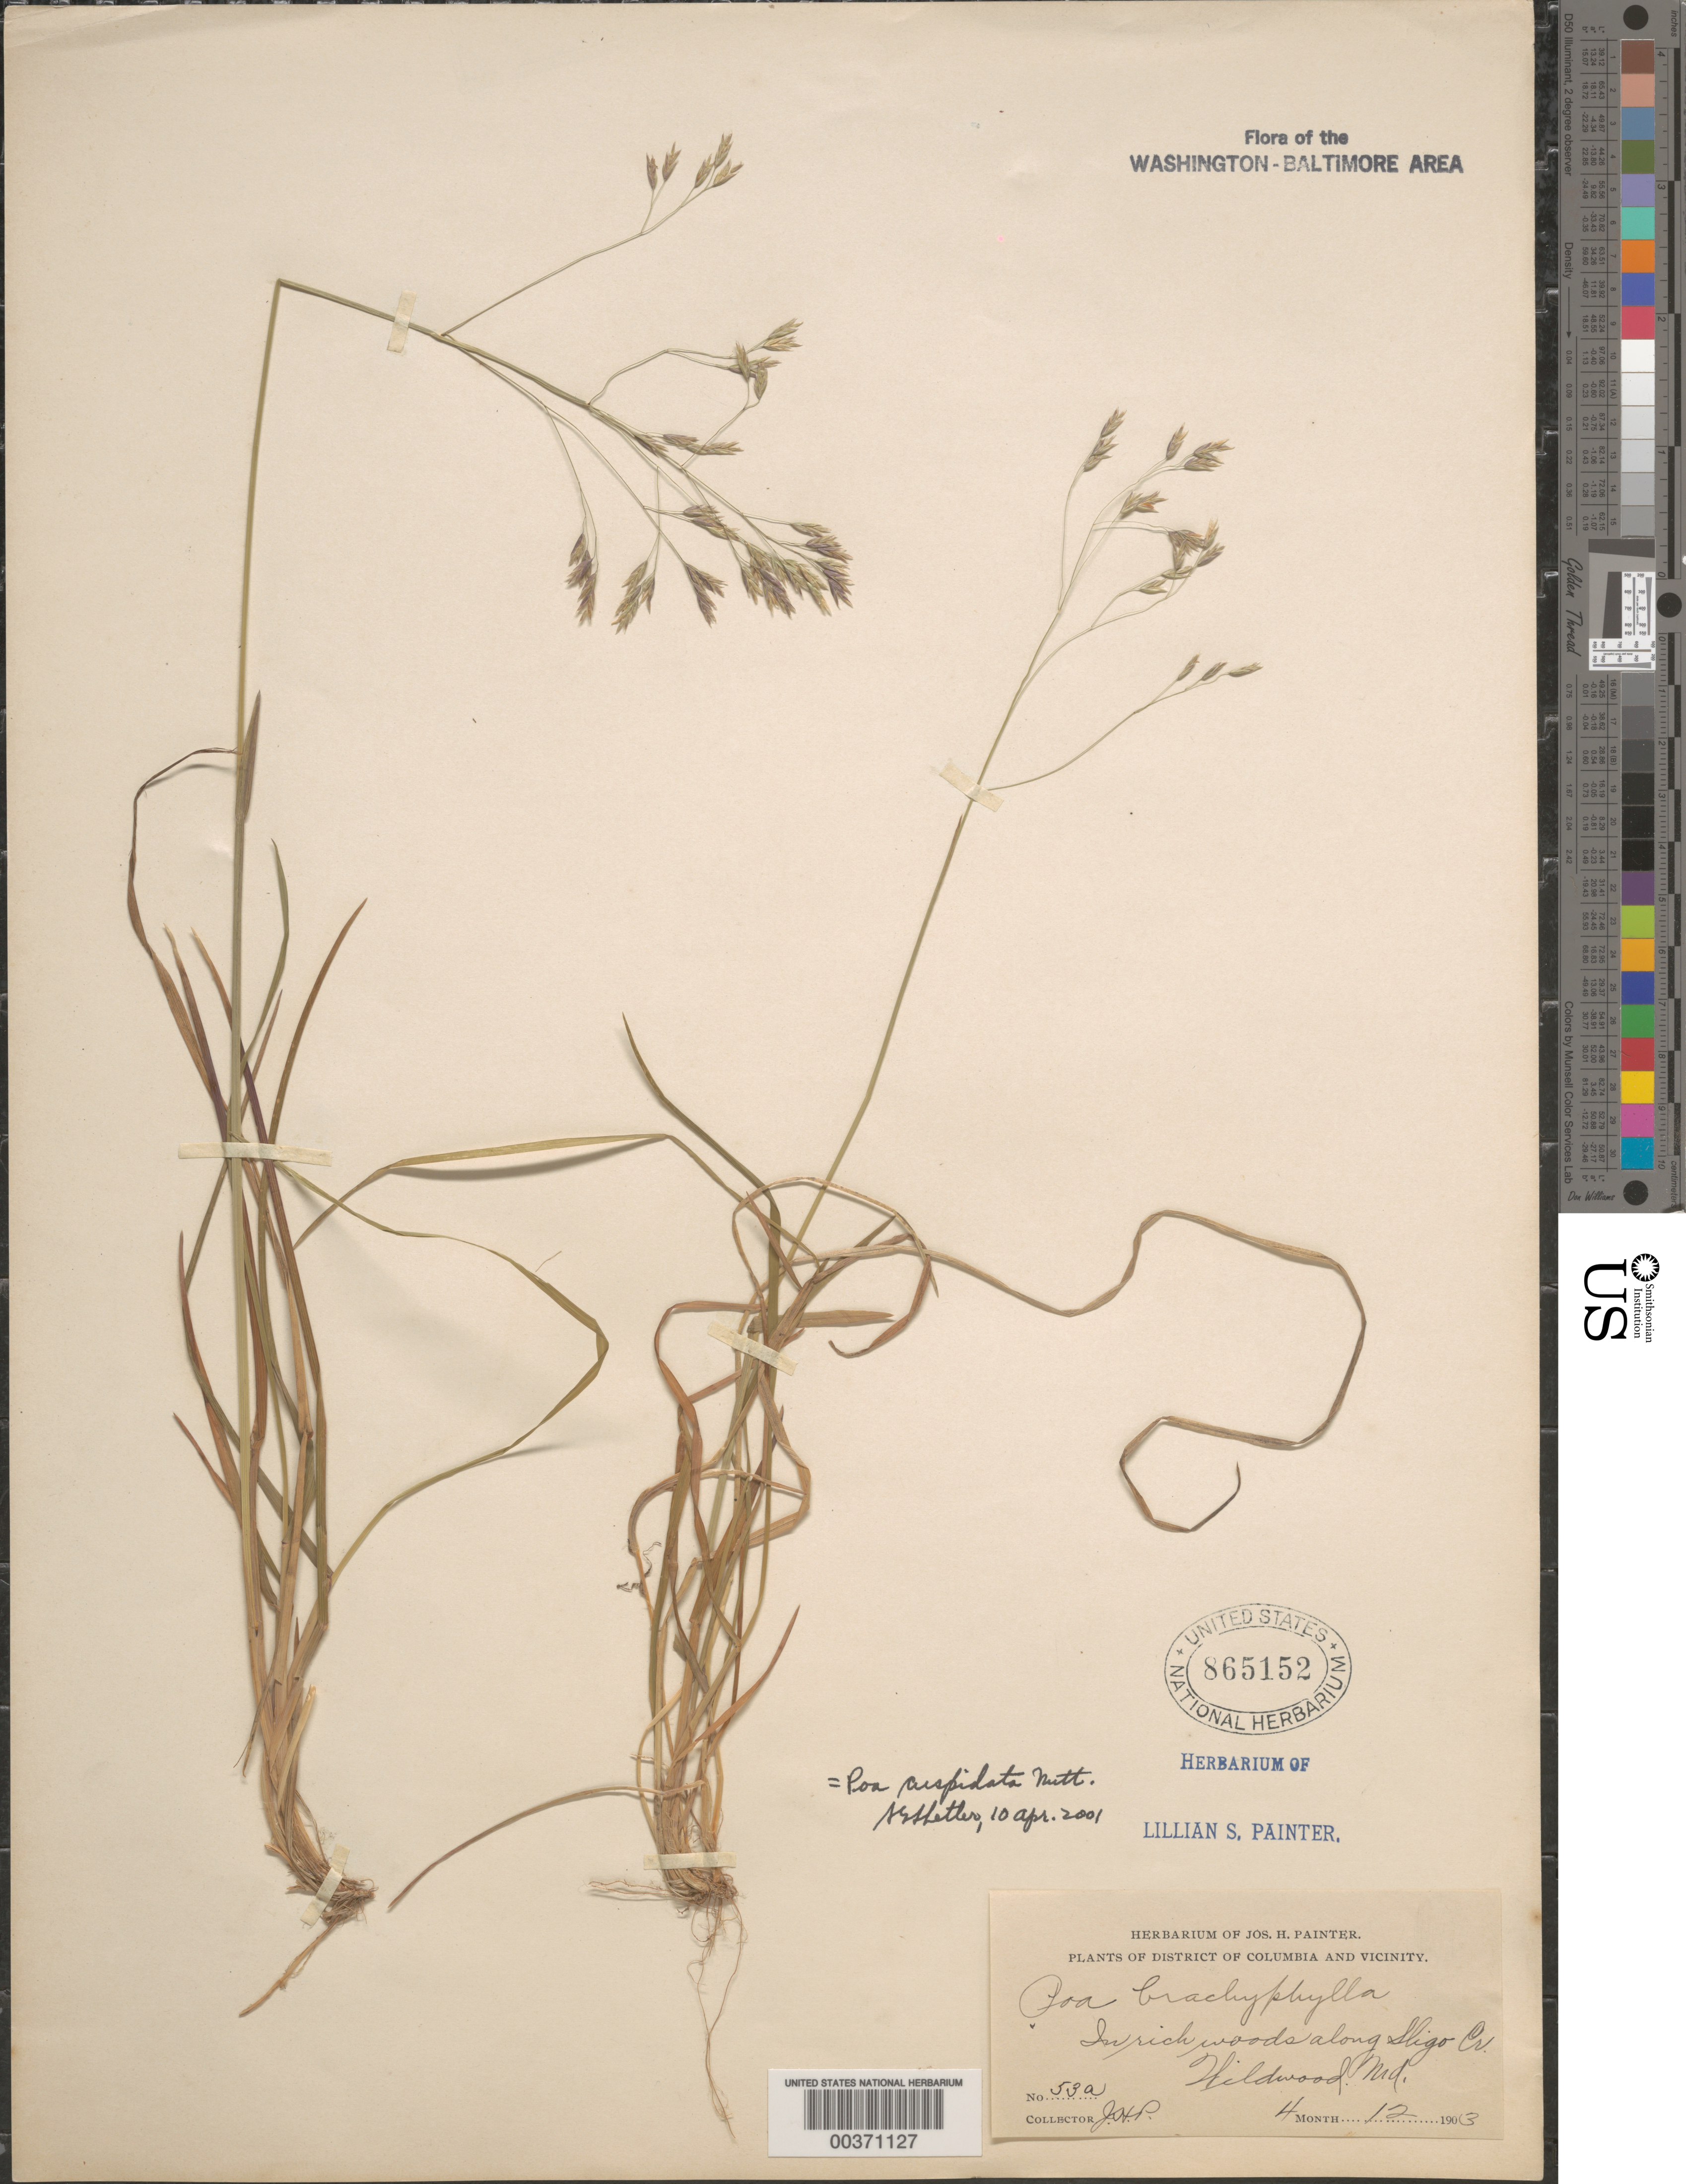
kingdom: Plantae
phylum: Tracheophyta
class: Liliopsida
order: Poales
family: Poaceae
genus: Poa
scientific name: Poa cuspidata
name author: Nutt.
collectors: J. H. Painter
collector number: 53A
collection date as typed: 12 Apr 1903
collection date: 1903-04-12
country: United States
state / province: Maryland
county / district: Montgomery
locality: Sligo Creek, Wildwood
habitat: Rich soil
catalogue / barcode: US 865152